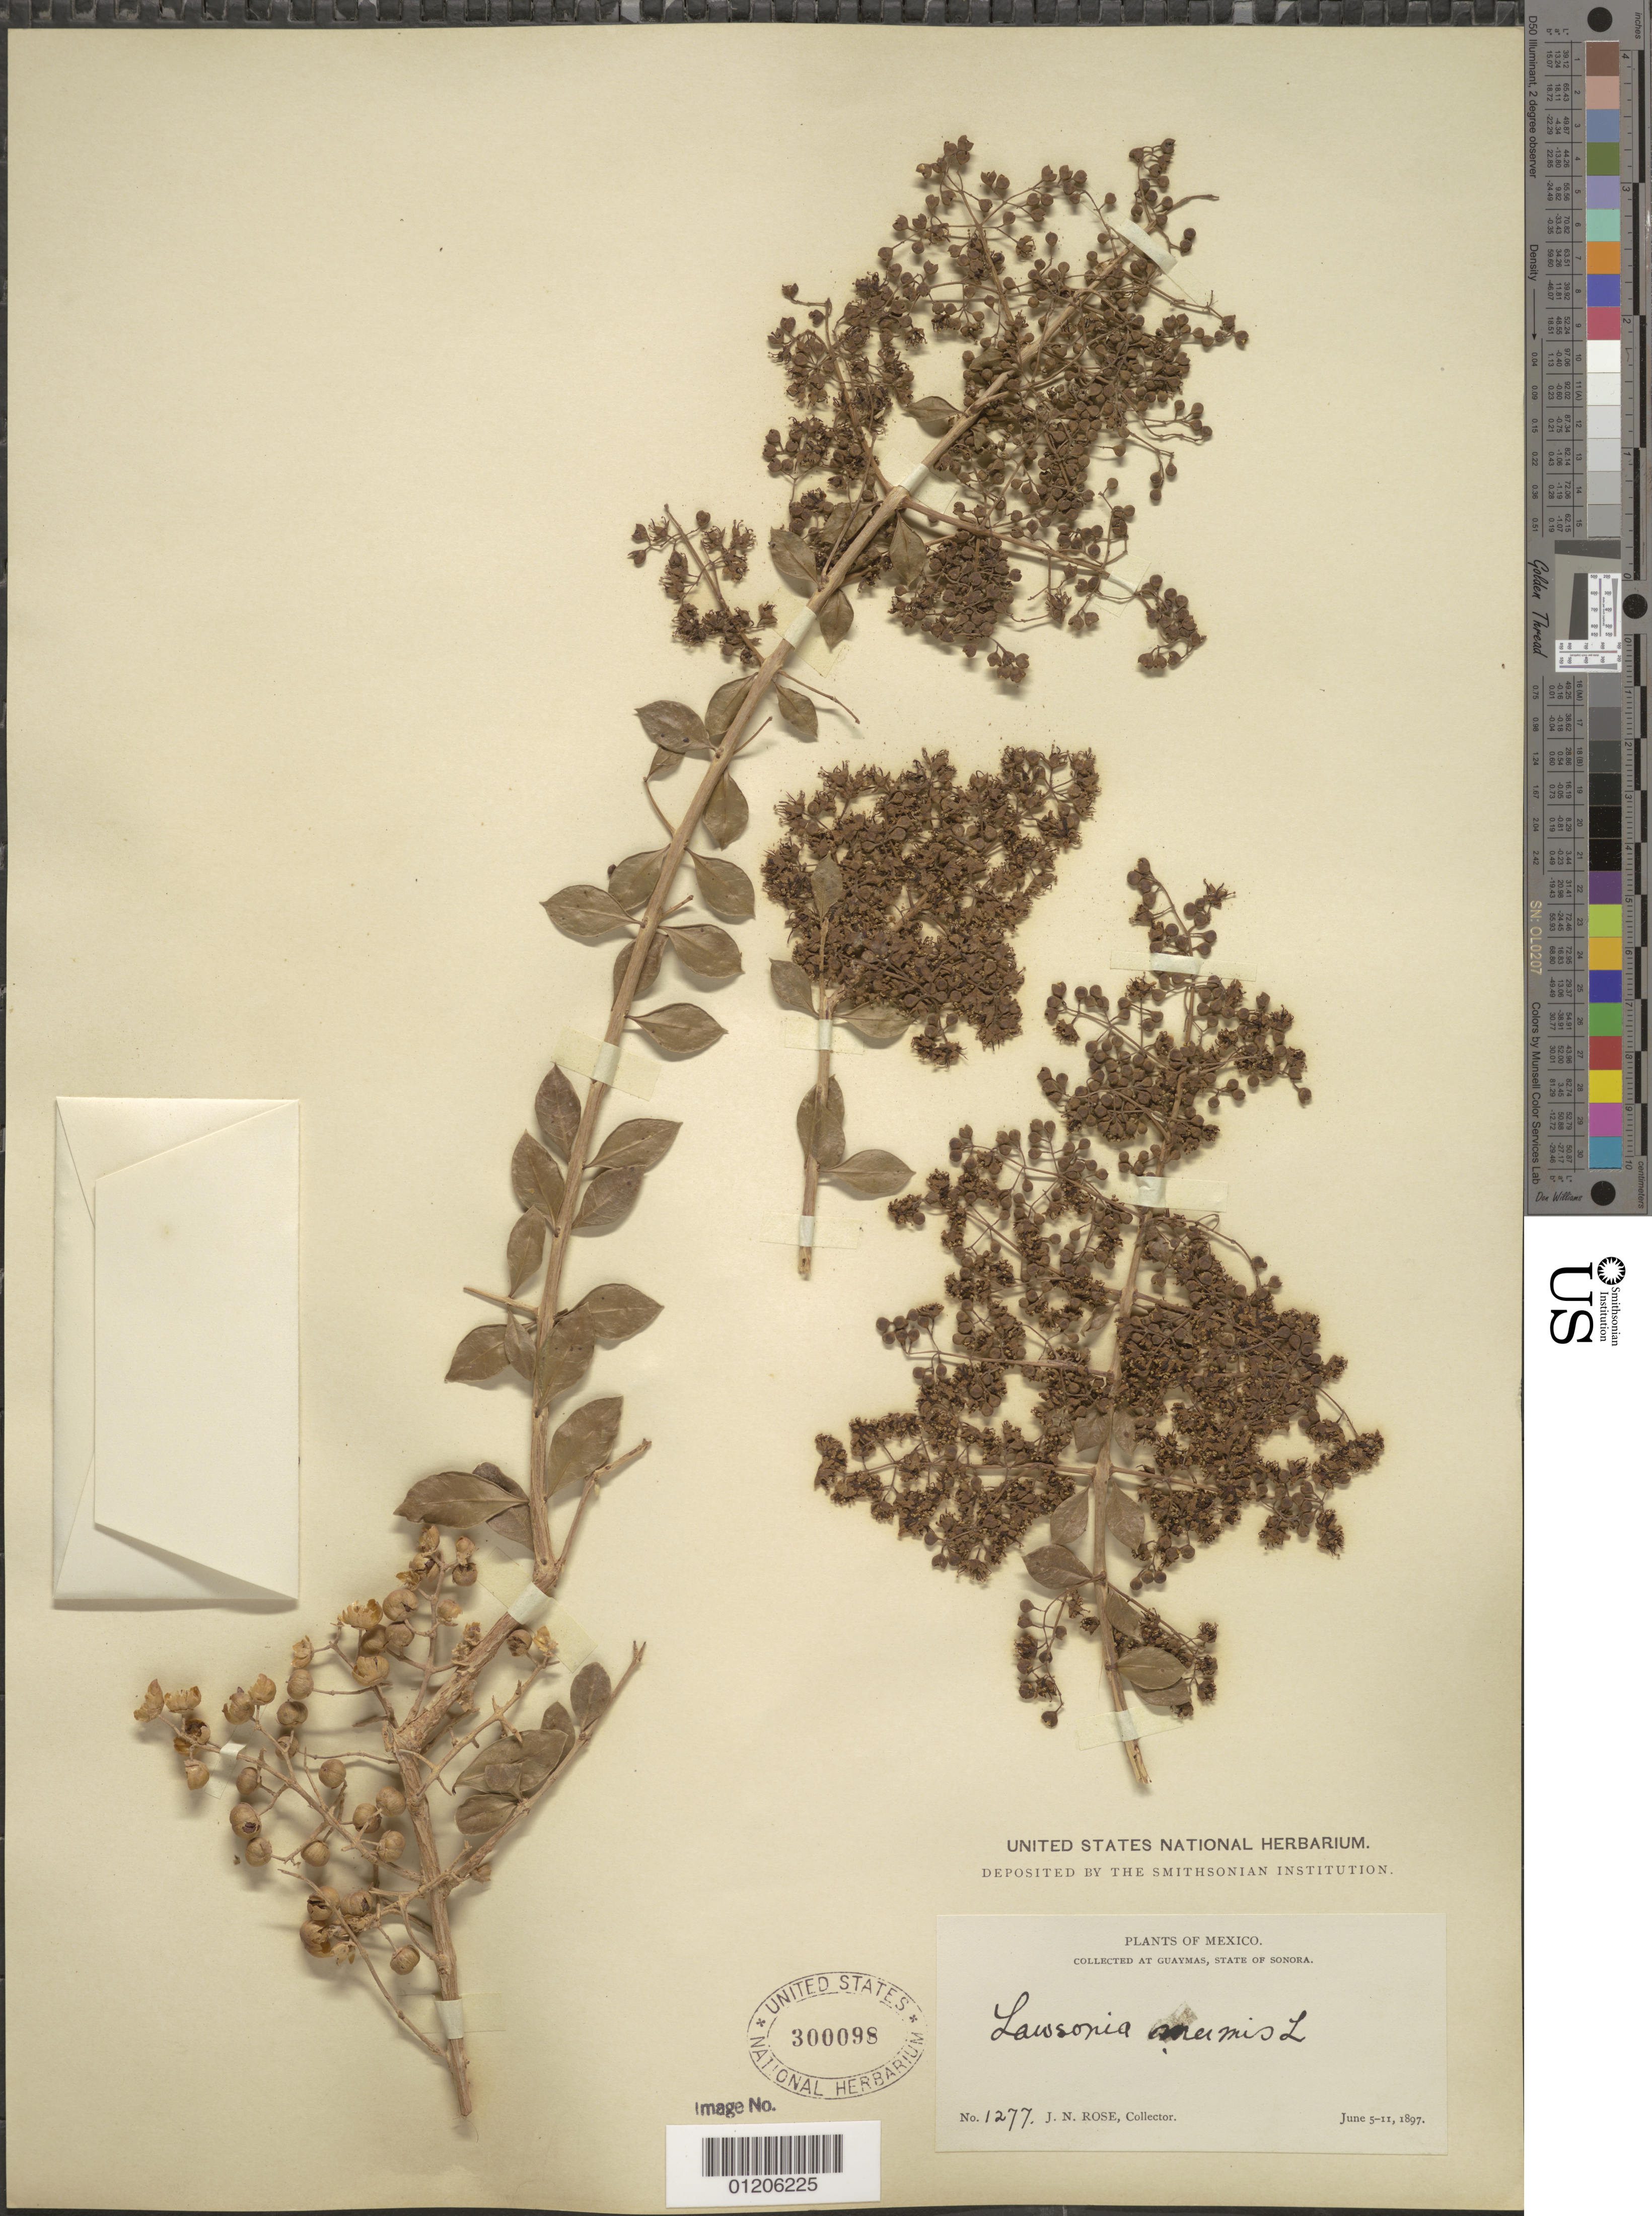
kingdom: Plantae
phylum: Tracheophyta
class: Magnoliopsida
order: Myrtales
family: Lythraceae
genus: Lawsonia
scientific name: Lawsonia inermis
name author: L.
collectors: J. N. Rose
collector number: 1277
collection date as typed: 05 Jun 1897 to 11 Jun 1897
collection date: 1897-06-05/1897-06-11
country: Mexico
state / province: Sonora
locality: Guaymas.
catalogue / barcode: US 300098